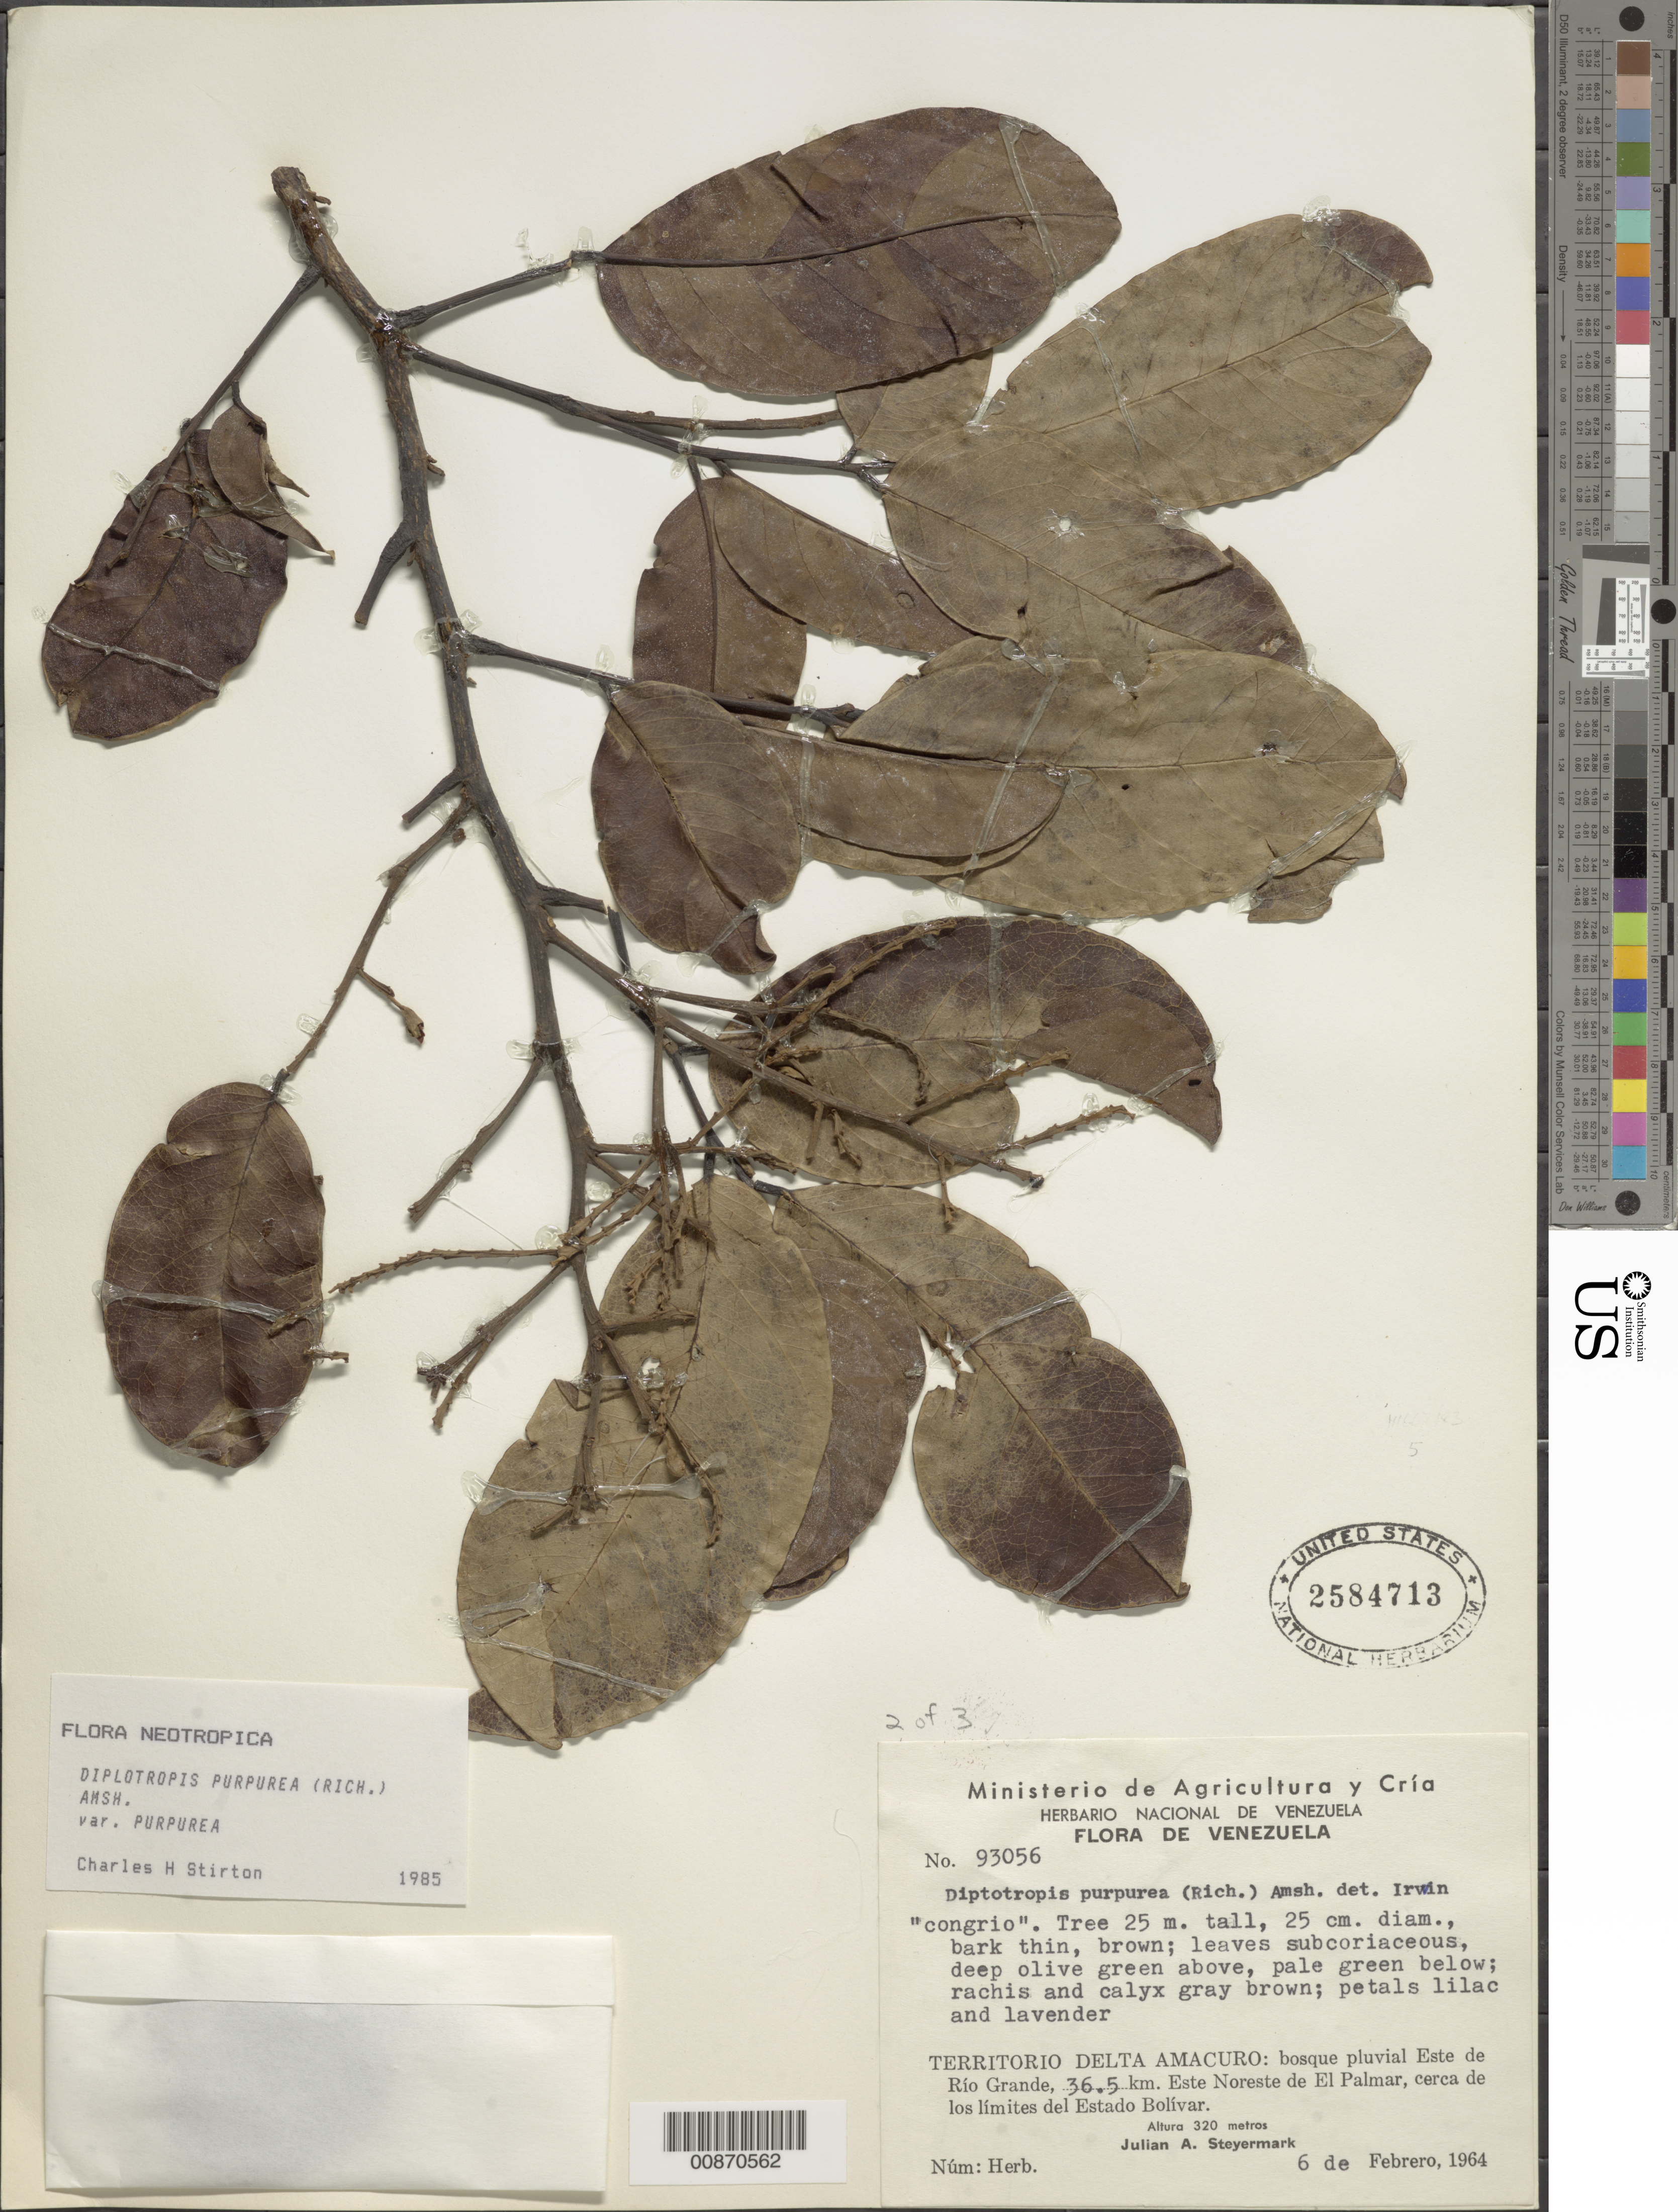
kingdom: Plantae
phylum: Tracheophyta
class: Magnoliopsida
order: Fabales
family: Fabaceae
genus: Diplotropis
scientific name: Diplotropis purpurea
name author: (Rich.) Amshoff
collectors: J. Steyermark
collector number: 93056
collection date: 1964-02-06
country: Venezuela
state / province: Delta Amacuro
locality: Territorio Delta Amacuro: bosque pluvial Este de Rio Grande, 36.5 km. Este Noreste de El Palmar, cerca de los limites del Estado Bolivar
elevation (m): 320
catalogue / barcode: US 2584713